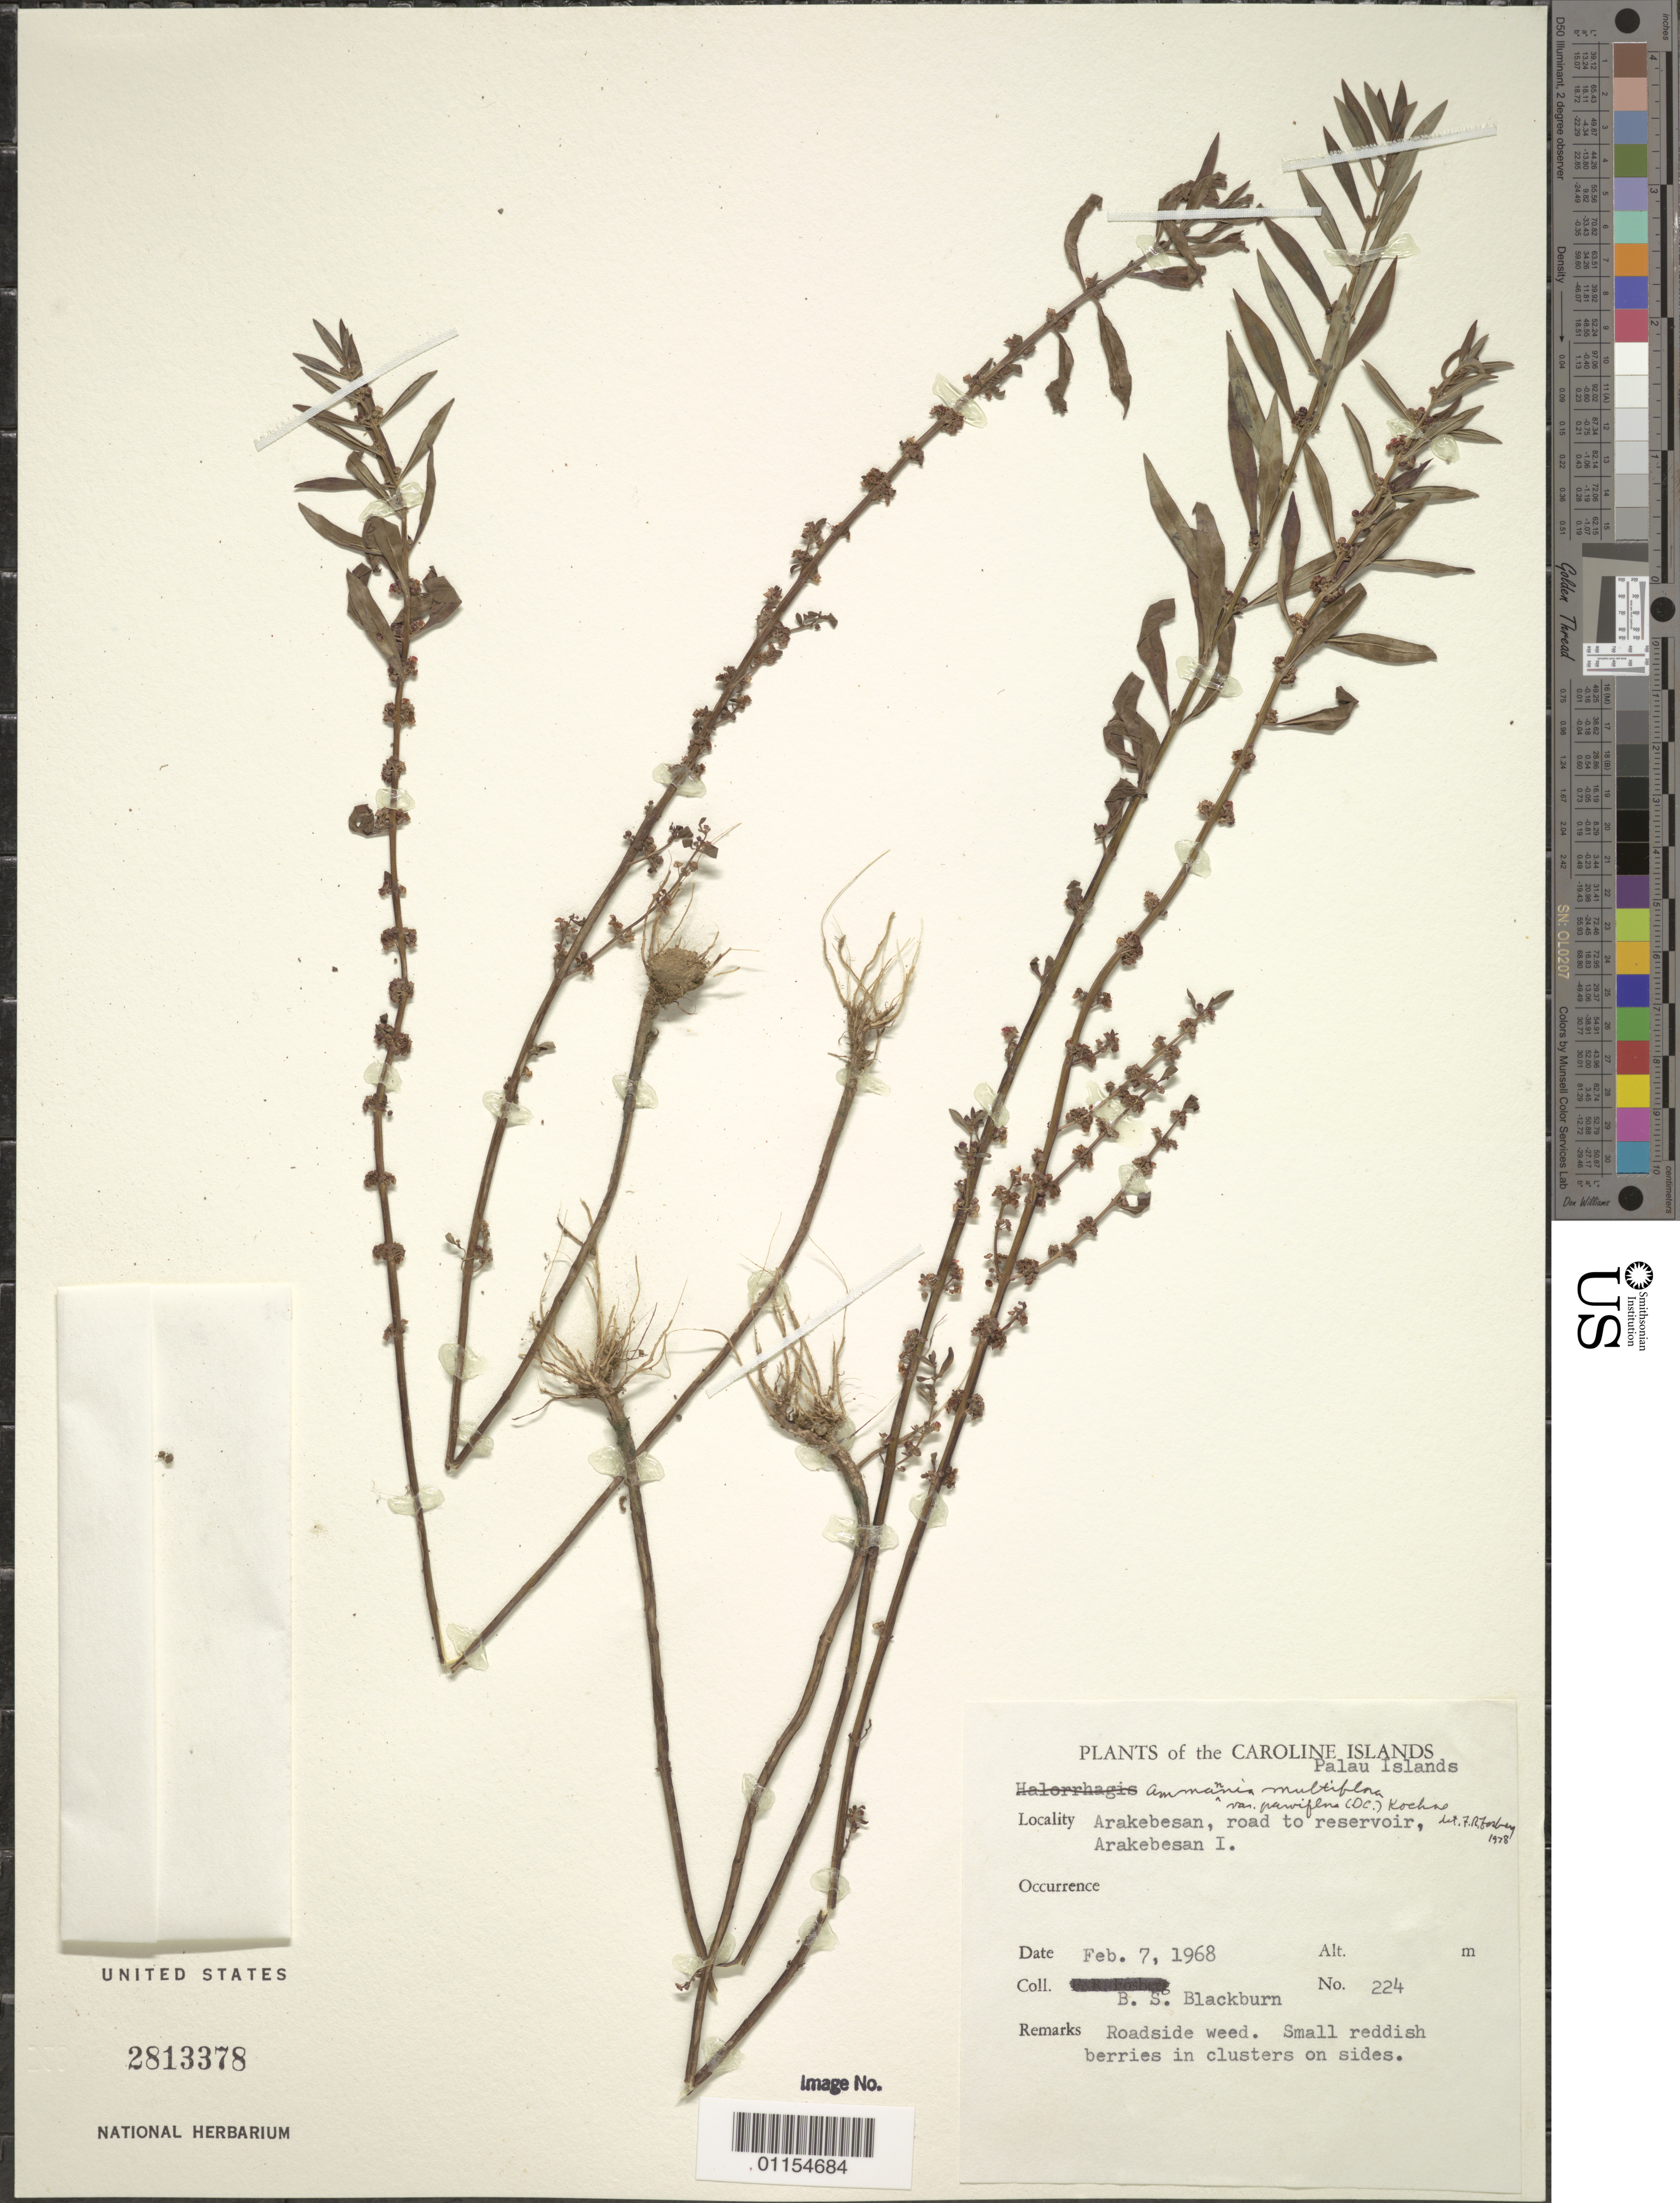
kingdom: Plantae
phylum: Tracheophyta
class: Magnoliopsida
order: Myrtales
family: Lythraceae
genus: Ammannia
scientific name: Ammannia multiflora var. parviflora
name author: (DC.) Koehne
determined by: Fosberg, F. R.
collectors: B. S. Blackburn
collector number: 224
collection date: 1968-02-07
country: Palau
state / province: Koror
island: Ngerekebesang [Arakabesan] I.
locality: Arakebesan, Road to reservoir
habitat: Roadside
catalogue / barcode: US 2813378